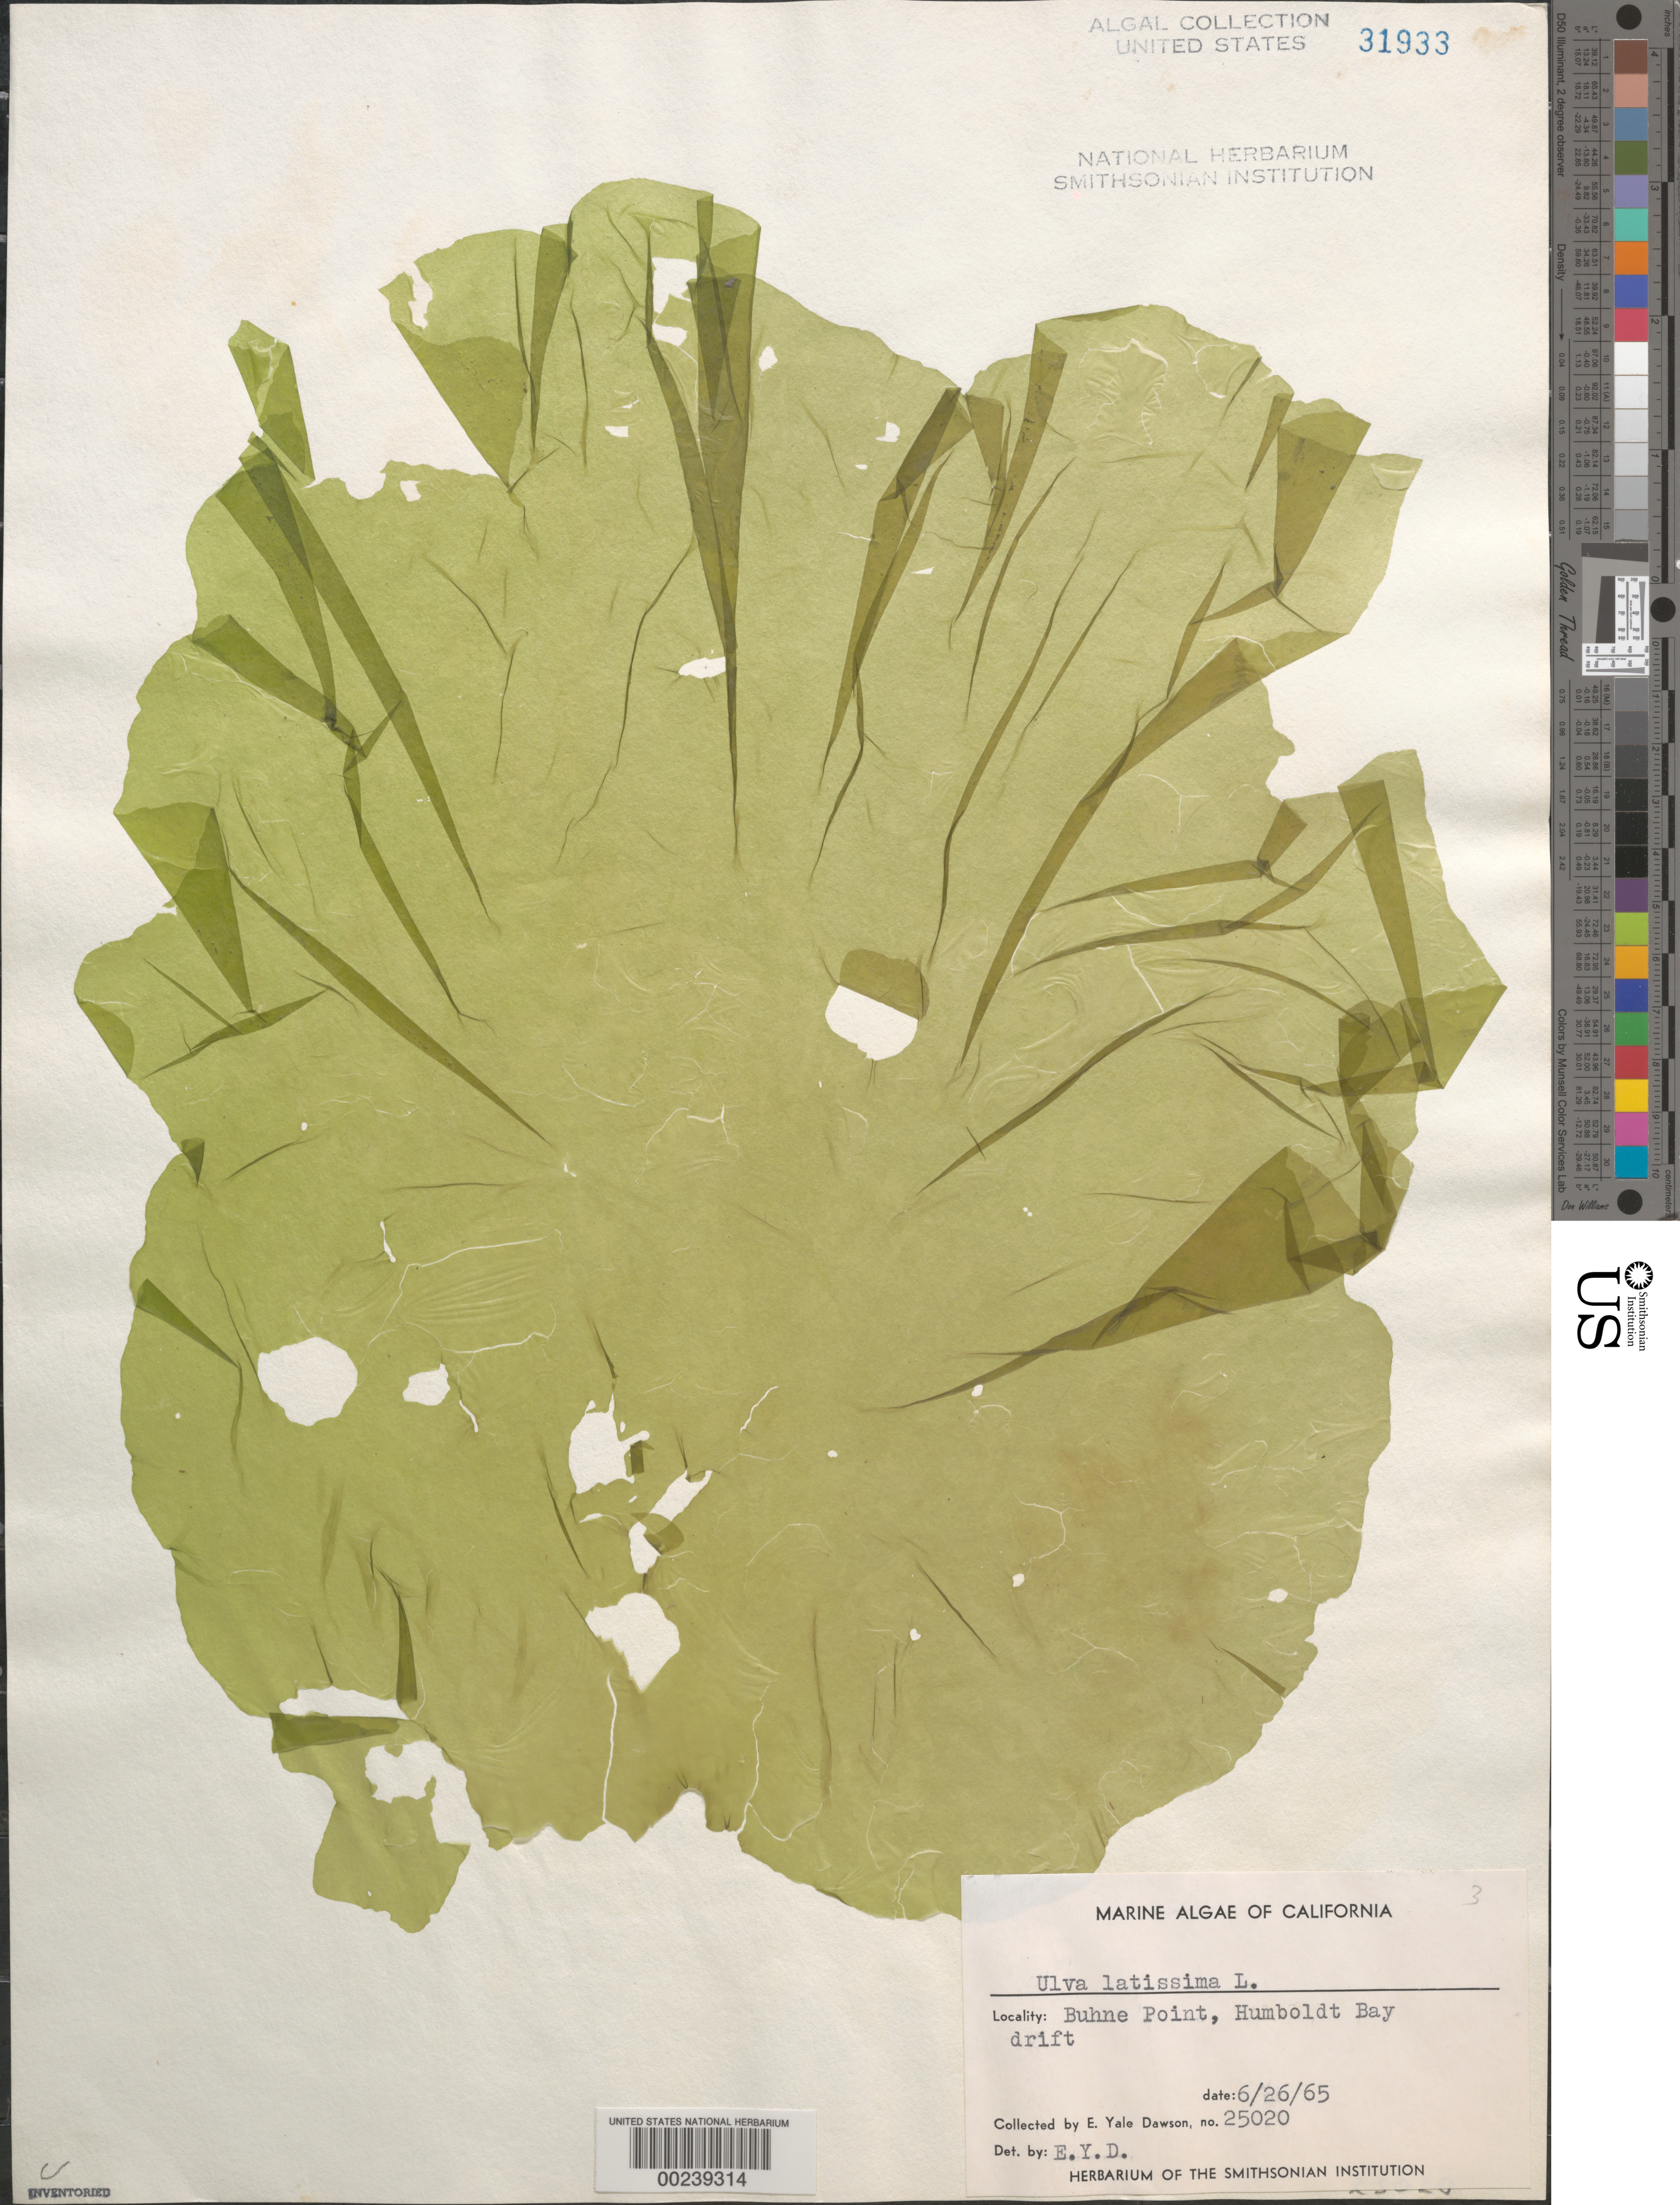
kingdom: Chromista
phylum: Ochrophyta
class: Phaeophyceae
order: Laminariales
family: Laminariaceae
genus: Saccharina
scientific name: Saccharina latissima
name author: C.E. Lane et al.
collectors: E. Y. Dawson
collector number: EYD 25020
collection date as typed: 26 Jun 1965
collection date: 1965-06-26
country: United States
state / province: California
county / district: Humboldt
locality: Buhne Point, Humboldt Bay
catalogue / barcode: US 31933